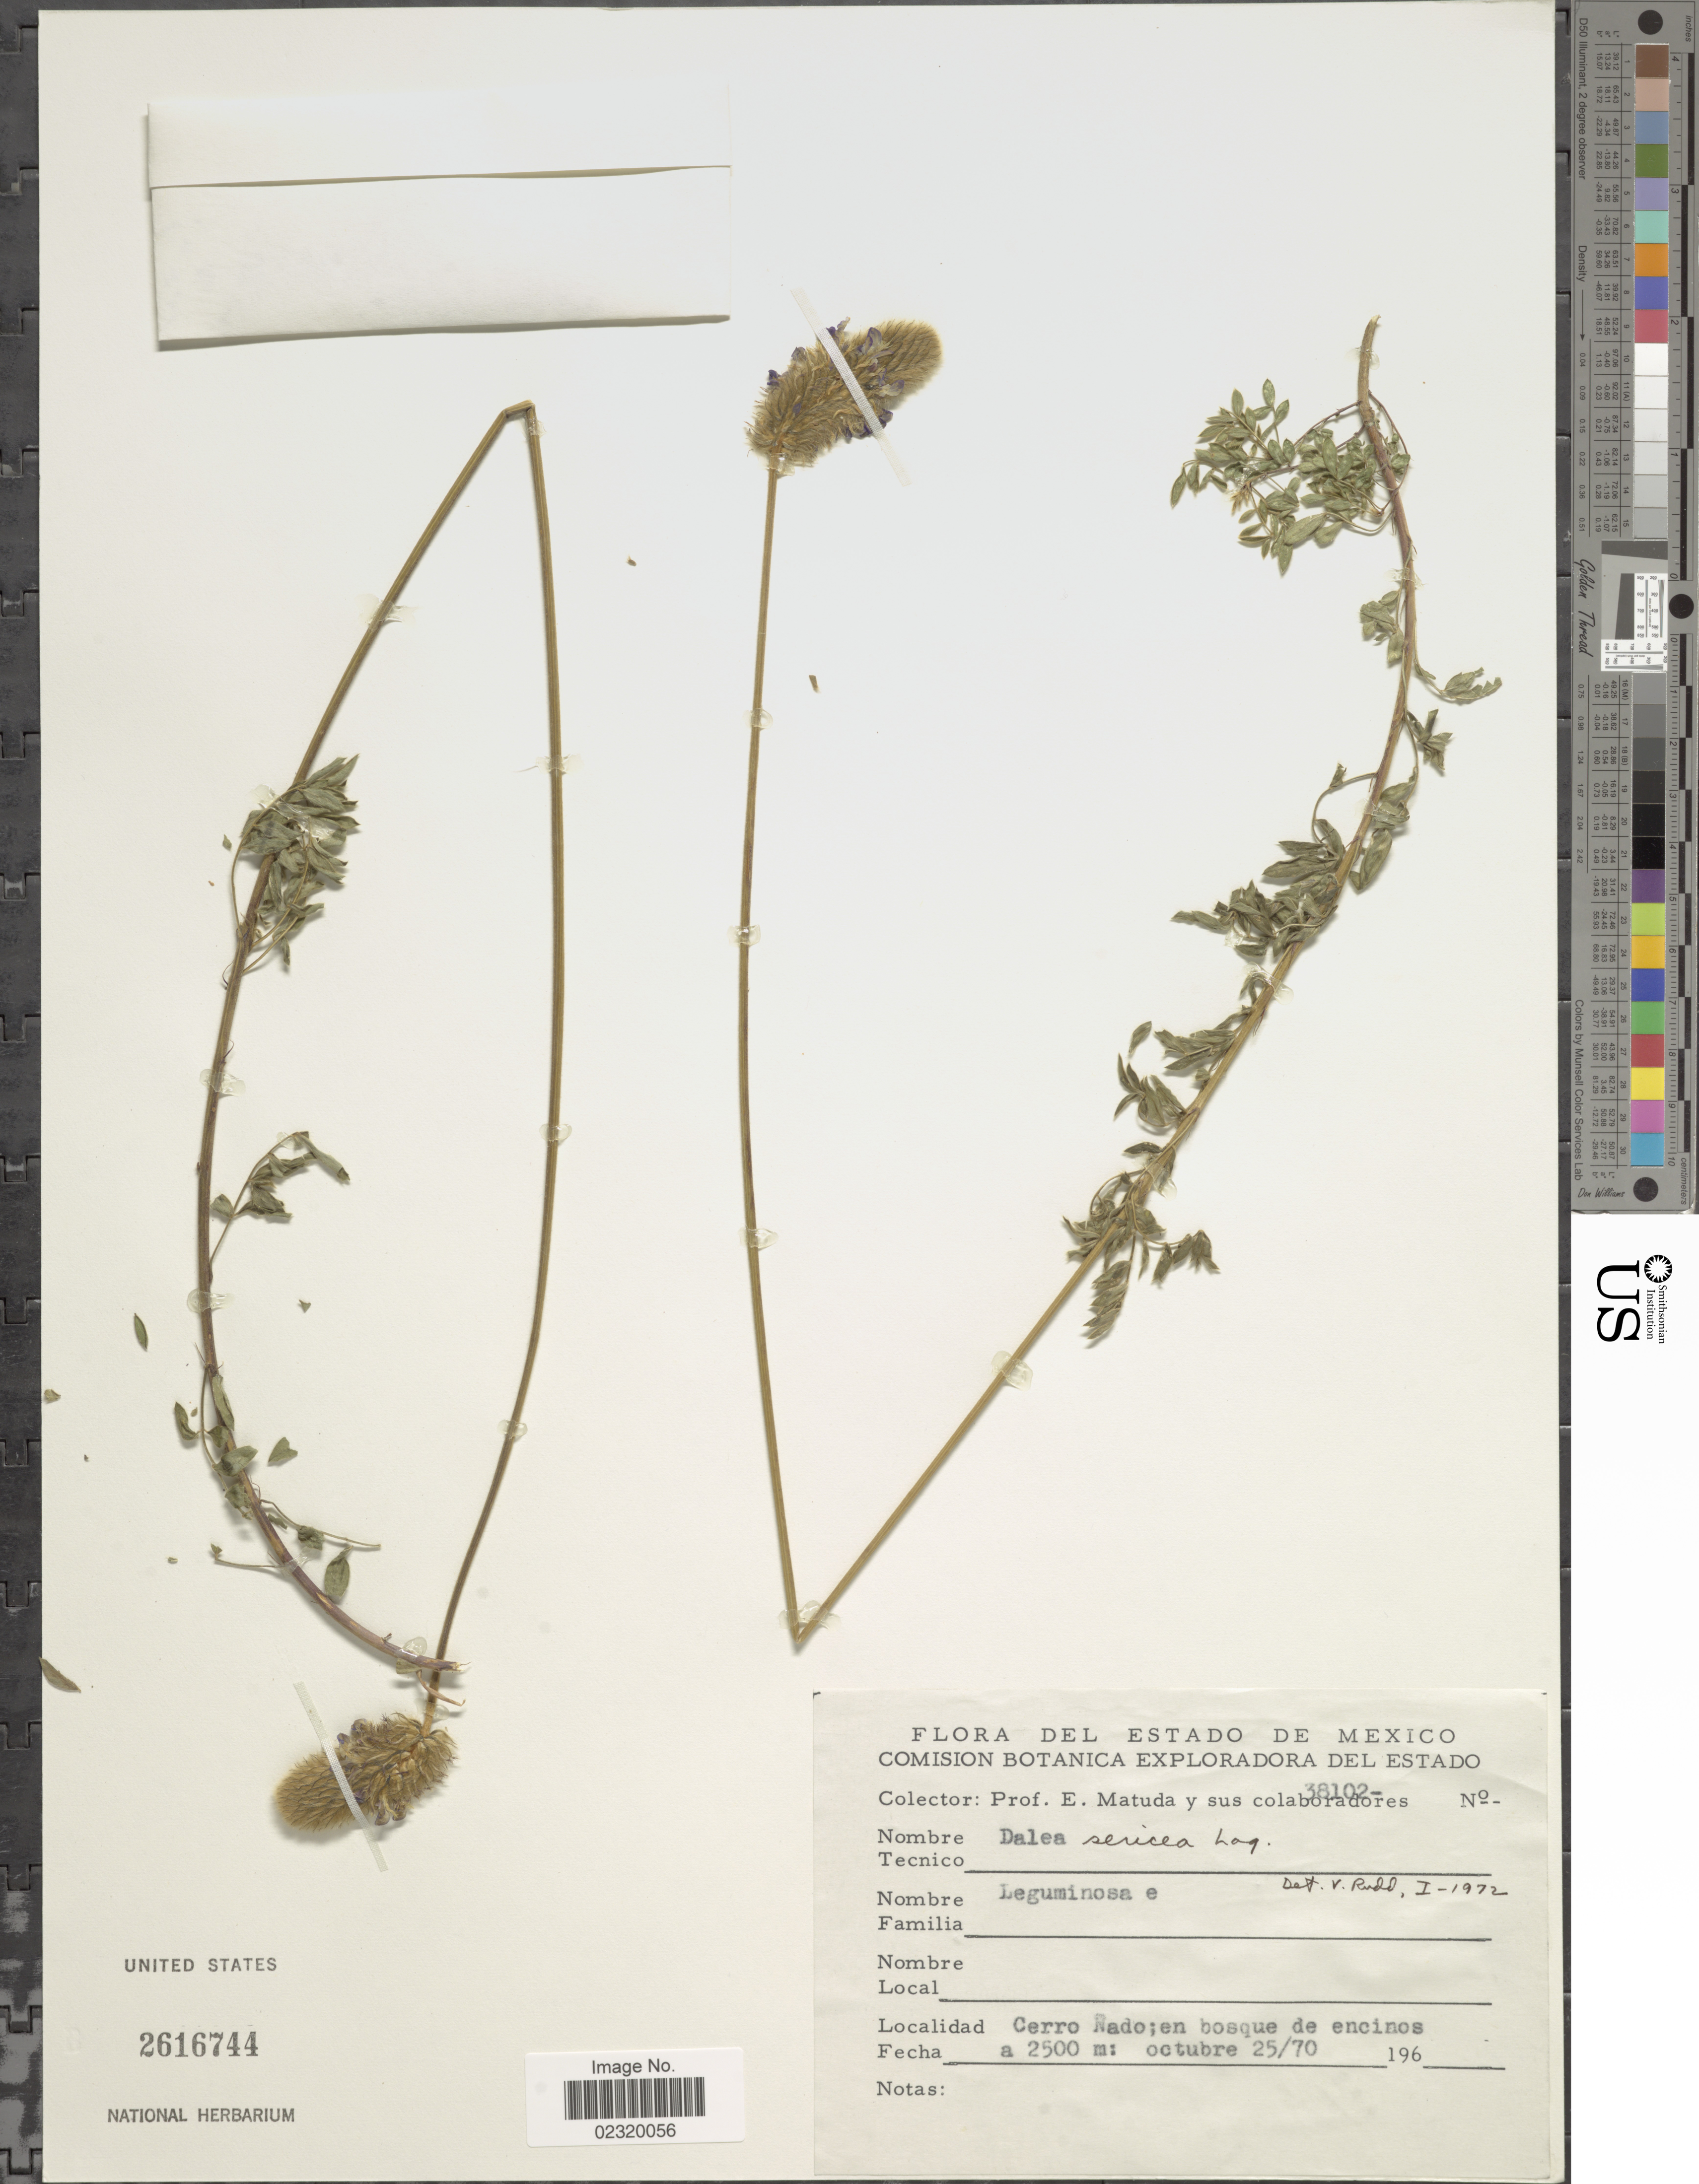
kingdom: Plantae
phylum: Tracheophyta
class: Magnoliopsida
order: Fabales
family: Fabaceae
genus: Dalea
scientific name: Dalea sericea var. sericea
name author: Lag.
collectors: E. Matuda & et al.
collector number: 38102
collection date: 1970-10-25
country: Mexico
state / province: México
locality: Cerro Nado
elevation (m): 2500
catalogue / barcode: US 2616744